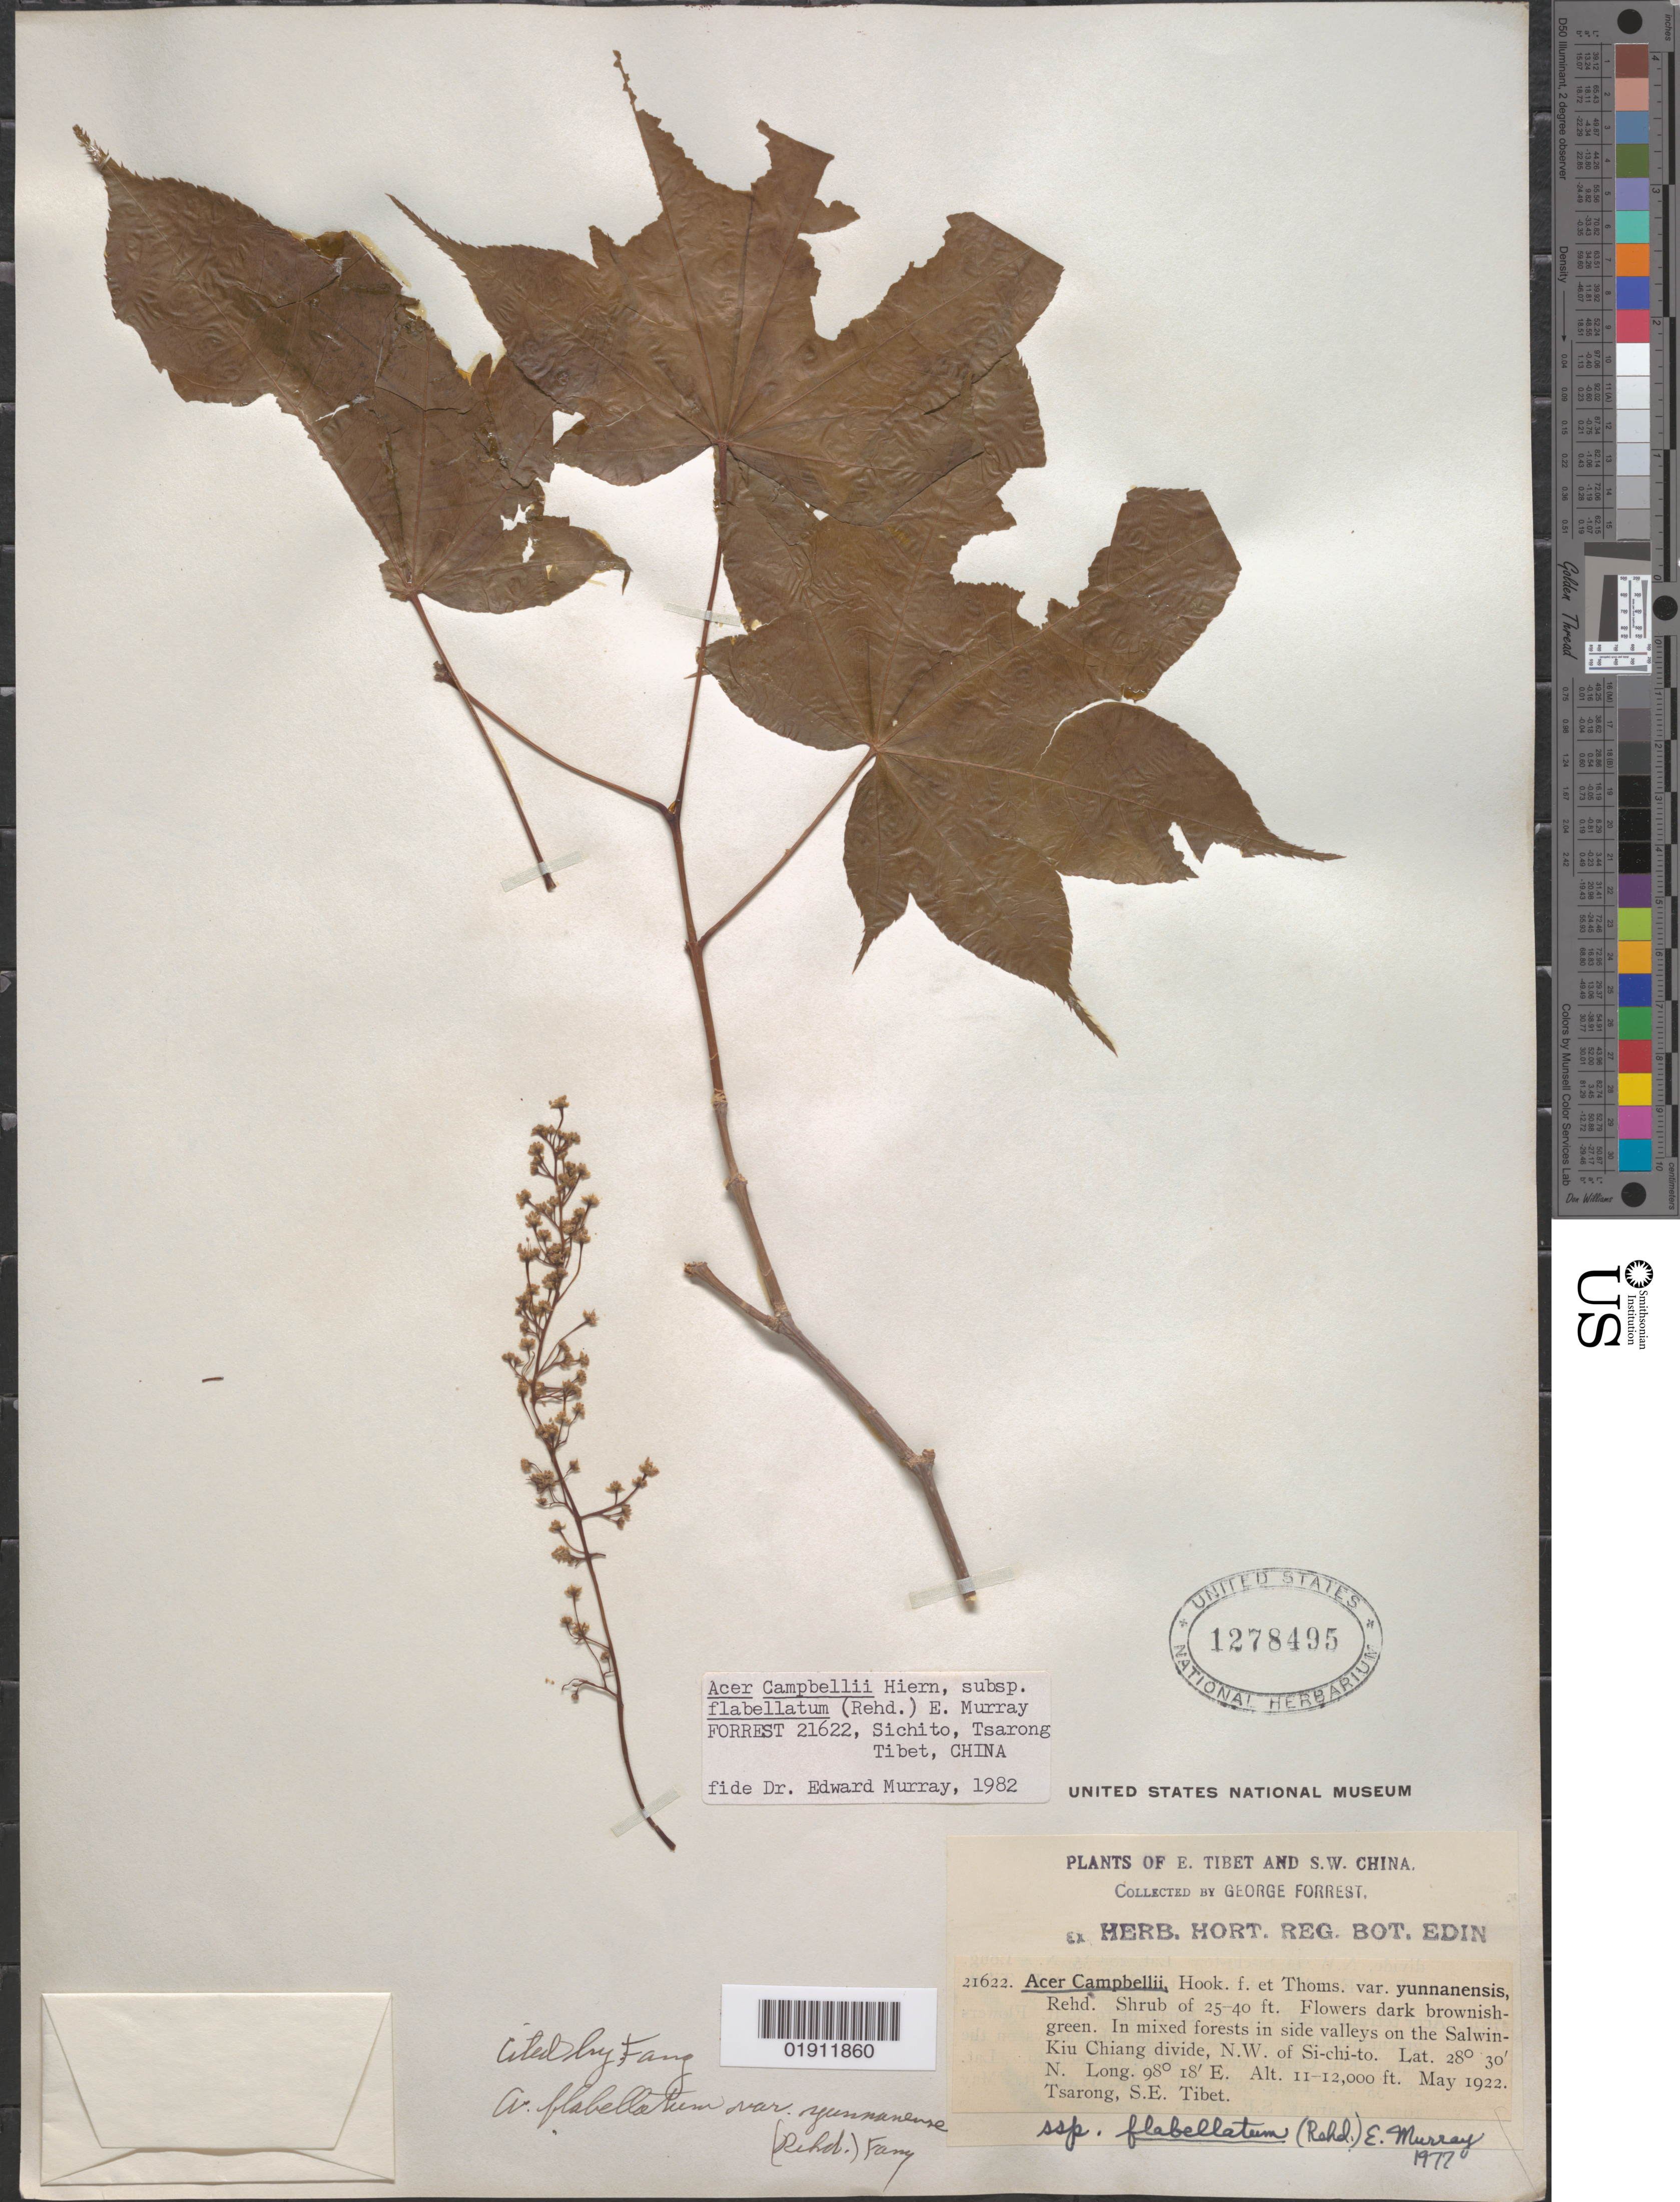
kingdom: Plantae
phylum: Tracheophyta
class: Magnoliopsida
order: Sapindales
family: Sapindaceae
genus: Acer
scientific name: Acer campbellii subsp. flabellatum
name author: (Rehder) A.E. Murray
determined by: Murray, Edward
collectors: G. Forrest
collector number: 21622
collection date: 1922-05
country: China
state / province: Xizang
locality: Tsarong, SE Tibet. Salwin-Kiu Chiang divide, NW of Si-chi-to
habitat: In mixed forest in side valleys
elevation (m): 3353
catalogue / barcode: US 1278495